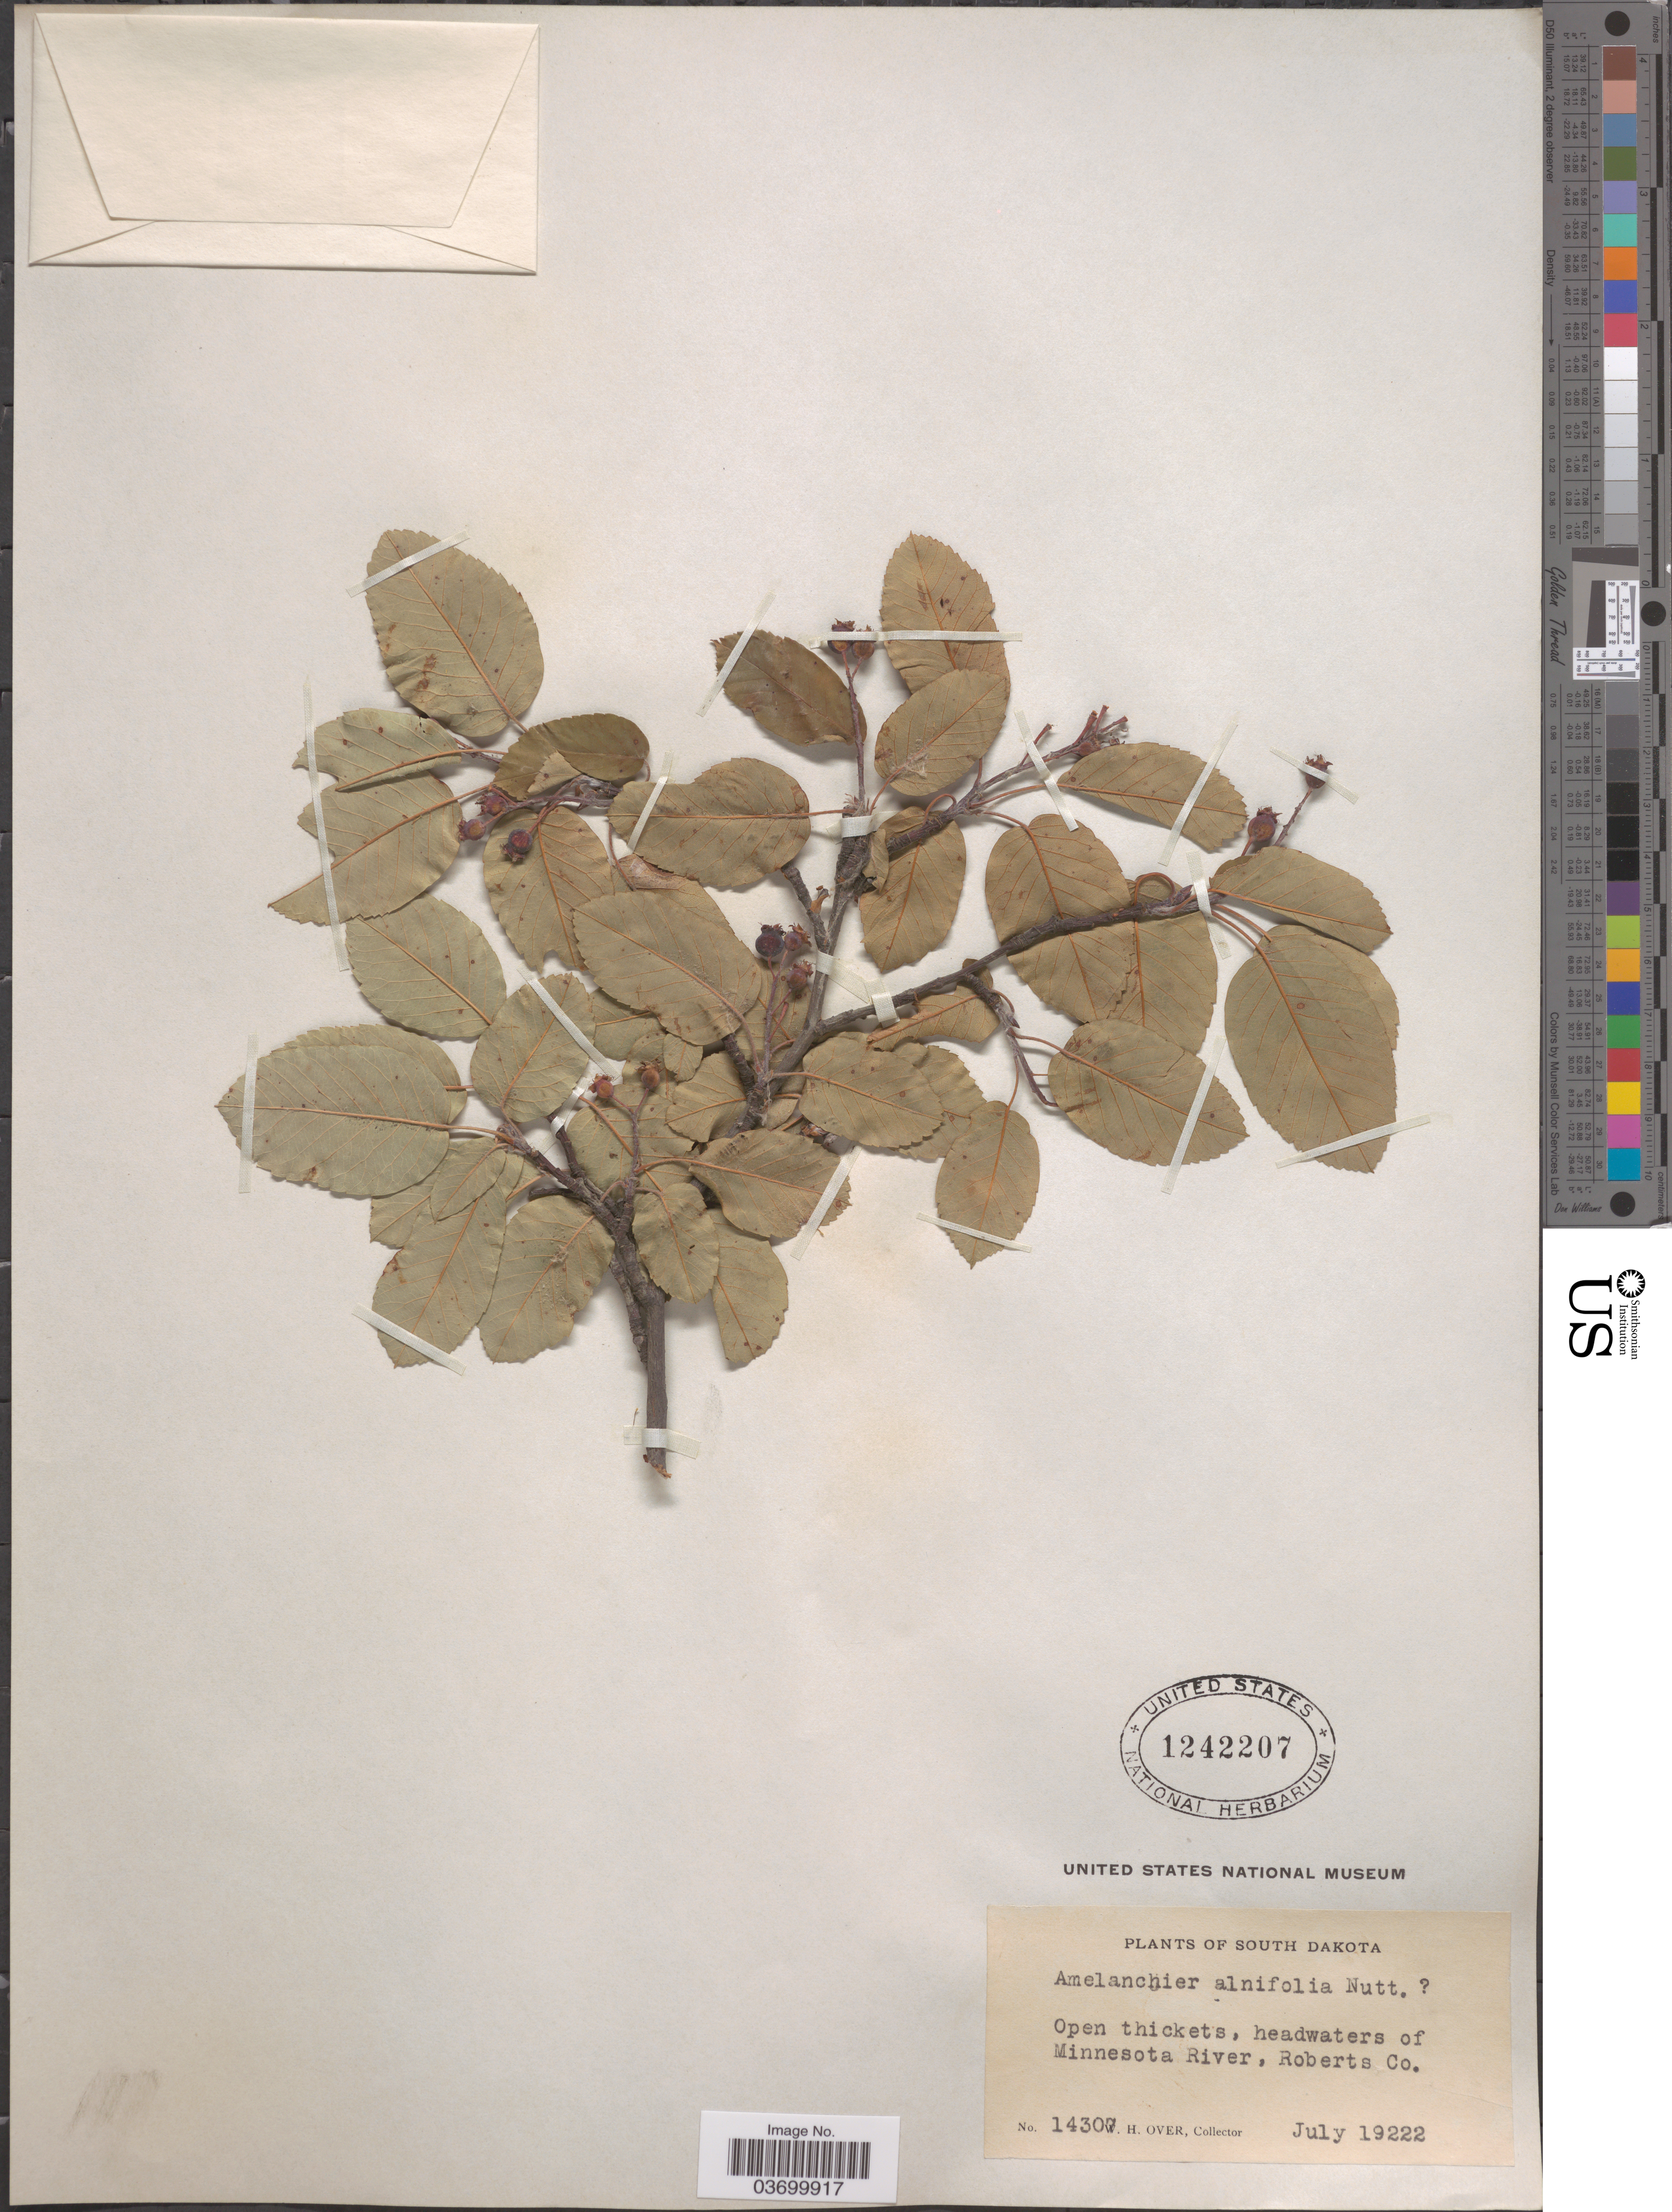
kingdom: Plantae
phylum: Tracheophyta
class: Magnoliopsida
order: Rosales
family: Rosaceae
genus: Amelanchier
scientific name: Amelanchier alnifolia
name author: (Nutt.) Nutt. ex M. Roem.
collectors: W. Over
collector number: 14307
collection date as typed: July 19222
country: United States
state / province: South Dakota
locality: Open thickets, headwaters of Minnesota River, Roberts Co.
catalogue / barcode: US 1242207